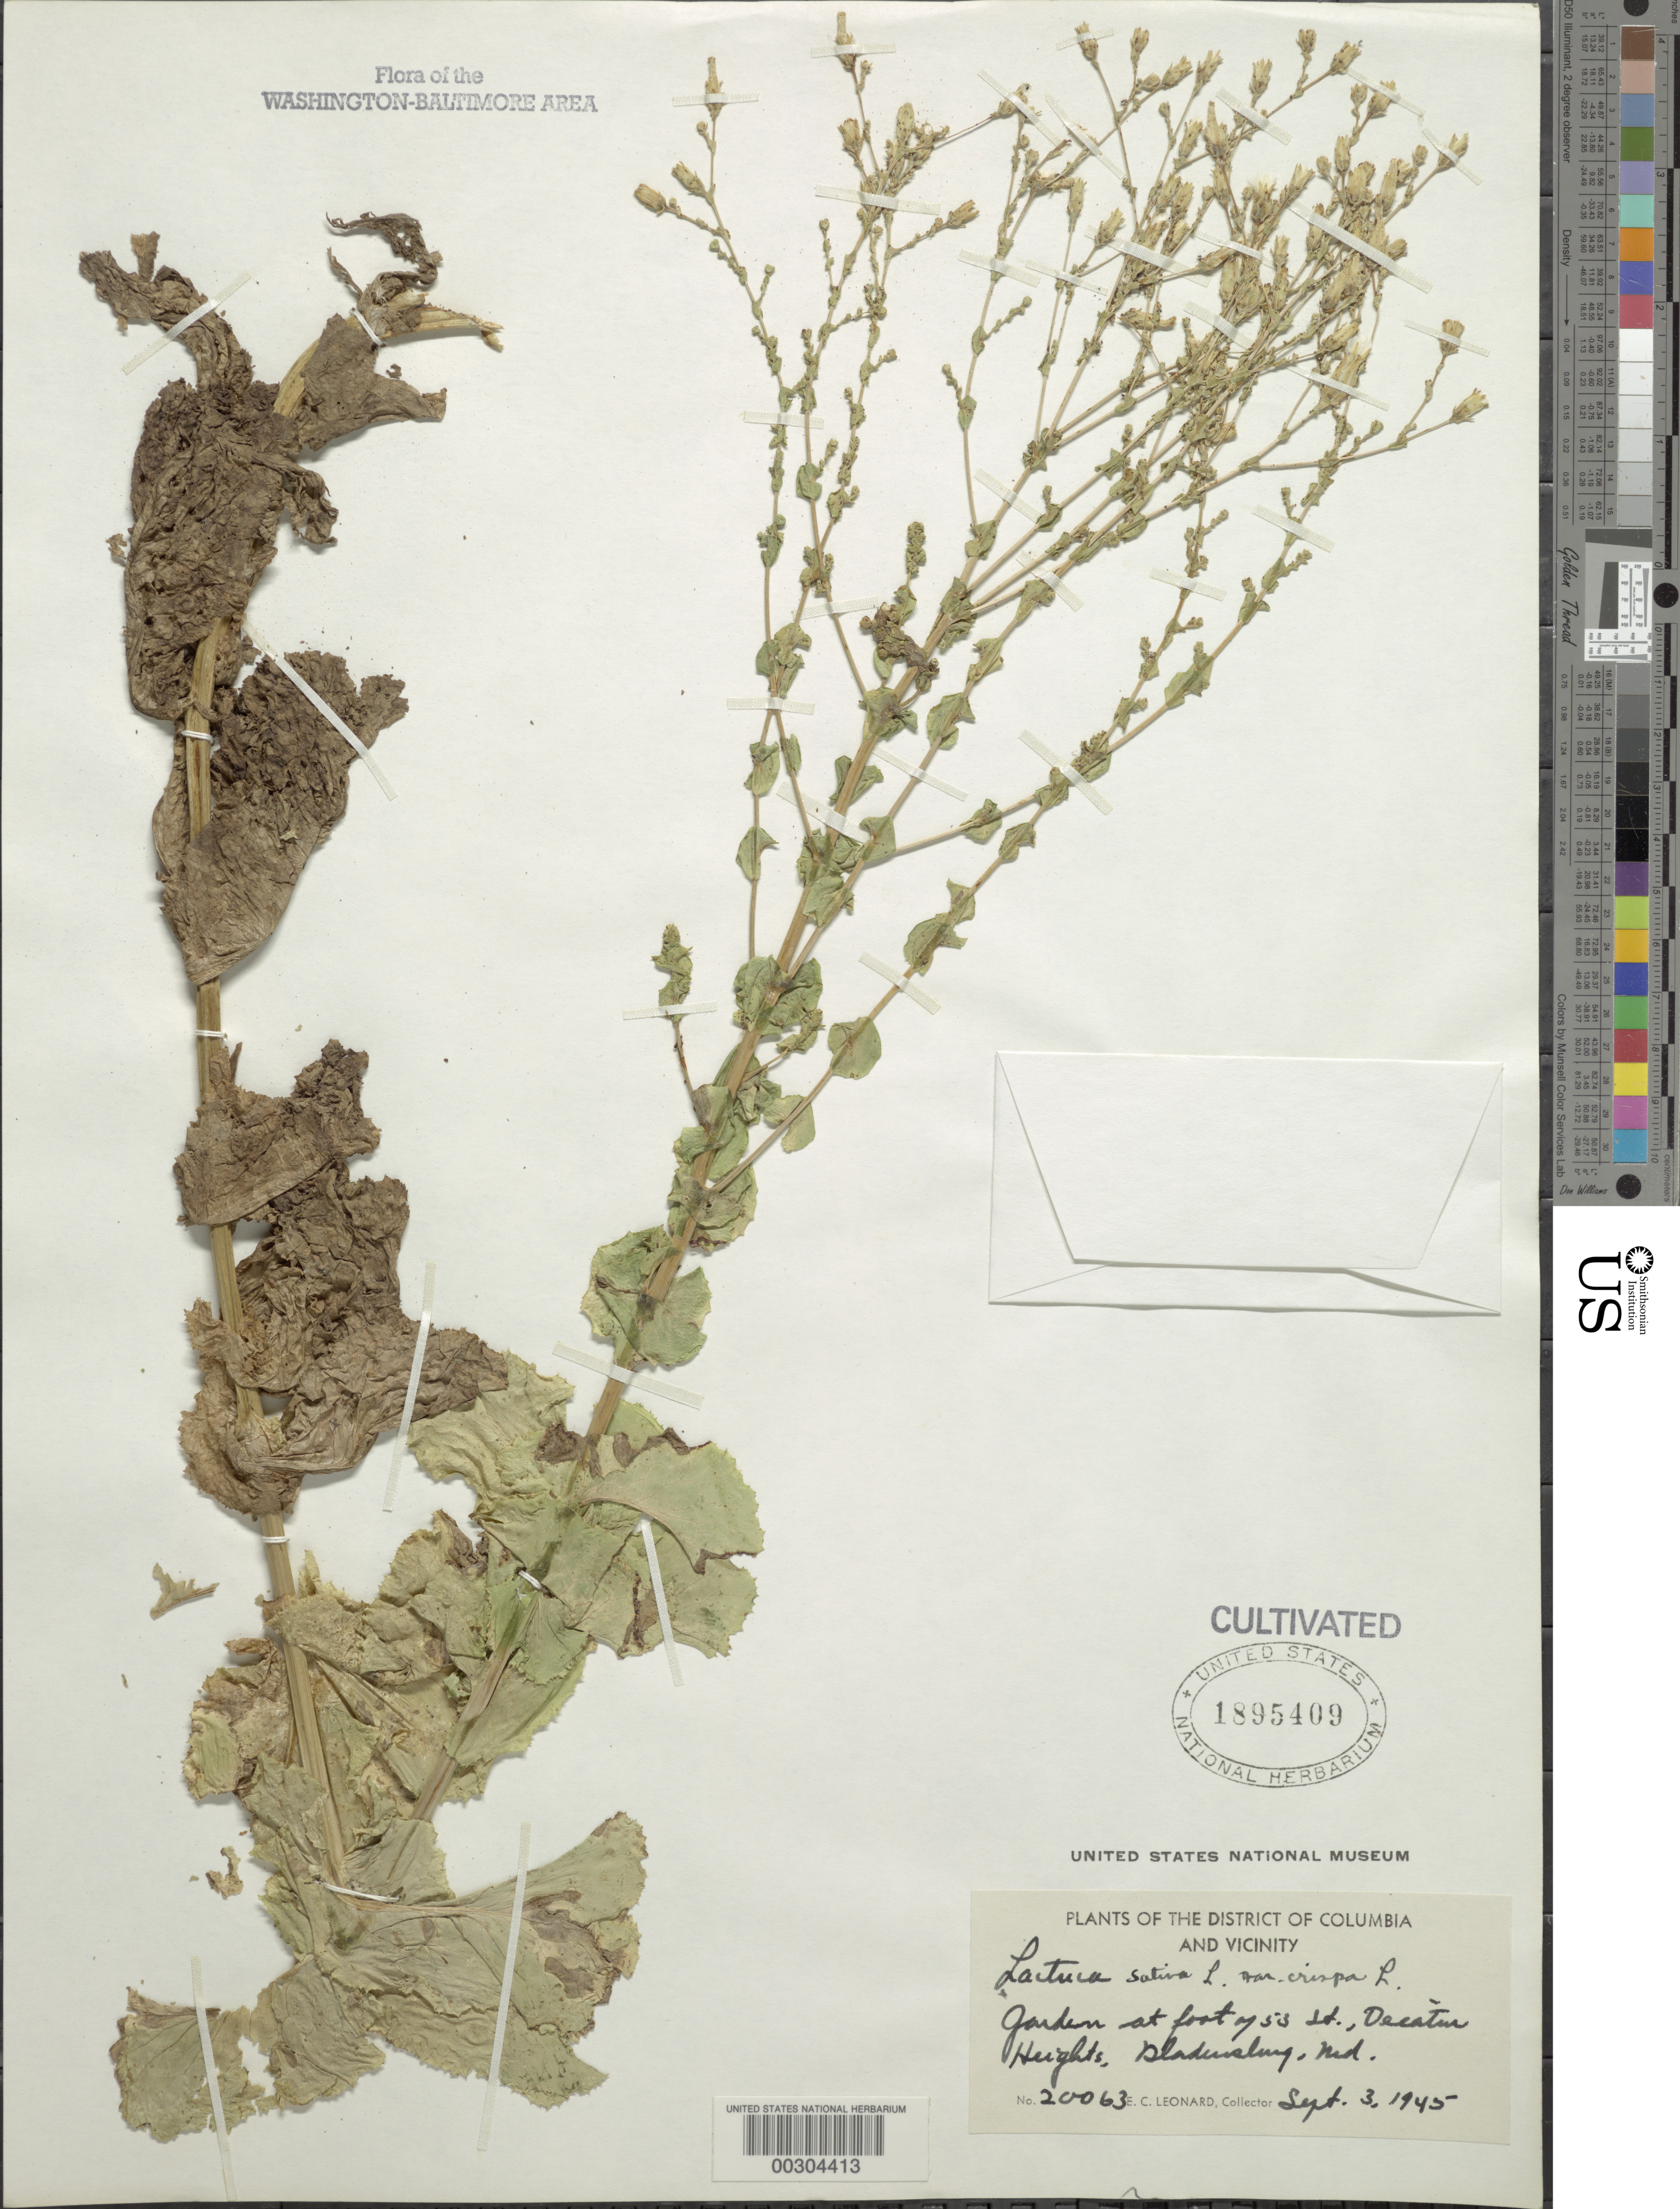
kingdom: Plantae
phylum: Tracheophyta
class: Magnoliopsida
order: Asterales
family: Asteraceae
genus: Lactuca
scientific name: Lactuca sativa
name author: L.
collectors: E. C. Leonard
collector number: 20063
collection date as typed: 03 Sep 1945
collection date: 1945-09-03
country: United States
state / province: Maryland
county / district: Prince George's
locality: Bladensburg, At foot of 53 St, Decatur Heights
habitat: Garden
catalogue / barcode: US 1895409